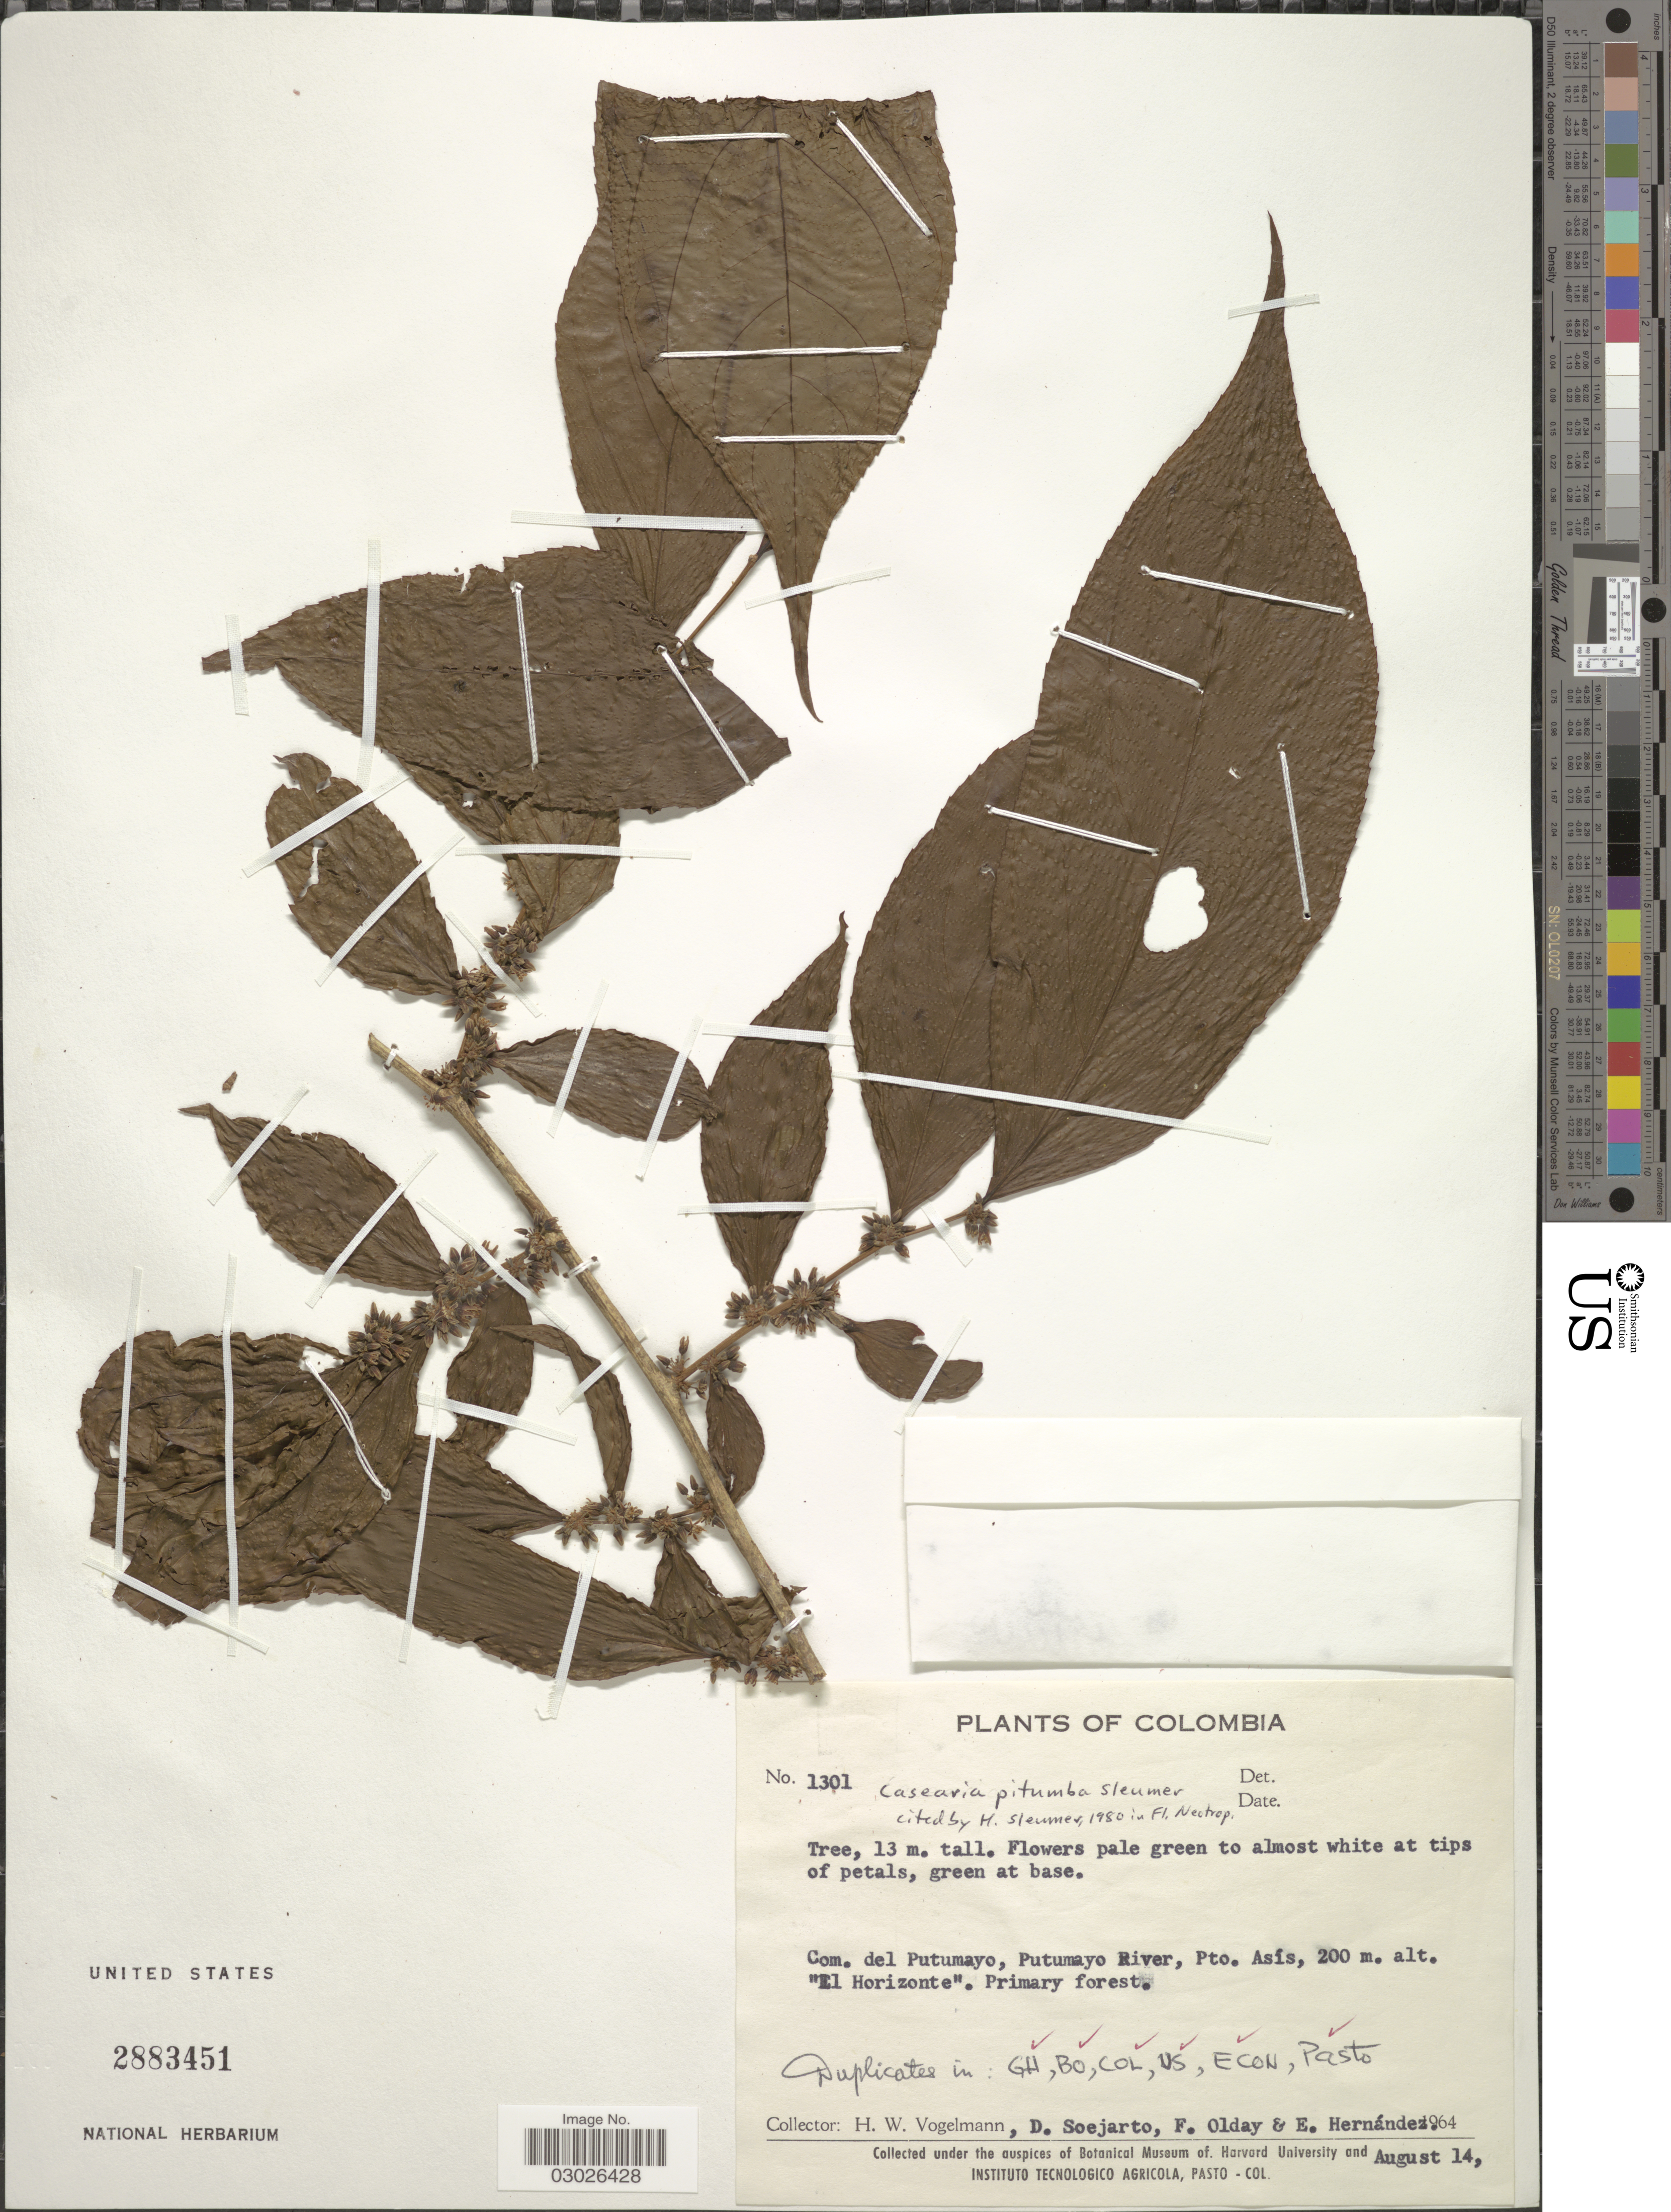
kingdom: Plantae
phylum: Tracheophyta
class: Magnoliopsida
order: Malpighiales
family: Salicaceae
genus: Casearia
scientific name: Casearia pitumba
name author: Sleumer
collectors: H. Vogelmann, D. Soejarto, F. Olday & E. Hernández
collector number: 1301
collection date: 1964-08-14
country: Colombia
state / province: Putumayo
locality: Com. del Putumayo, Putumayo River, Pto. Asís, "El Horizonte".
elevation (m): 200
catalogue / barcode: US 2883451